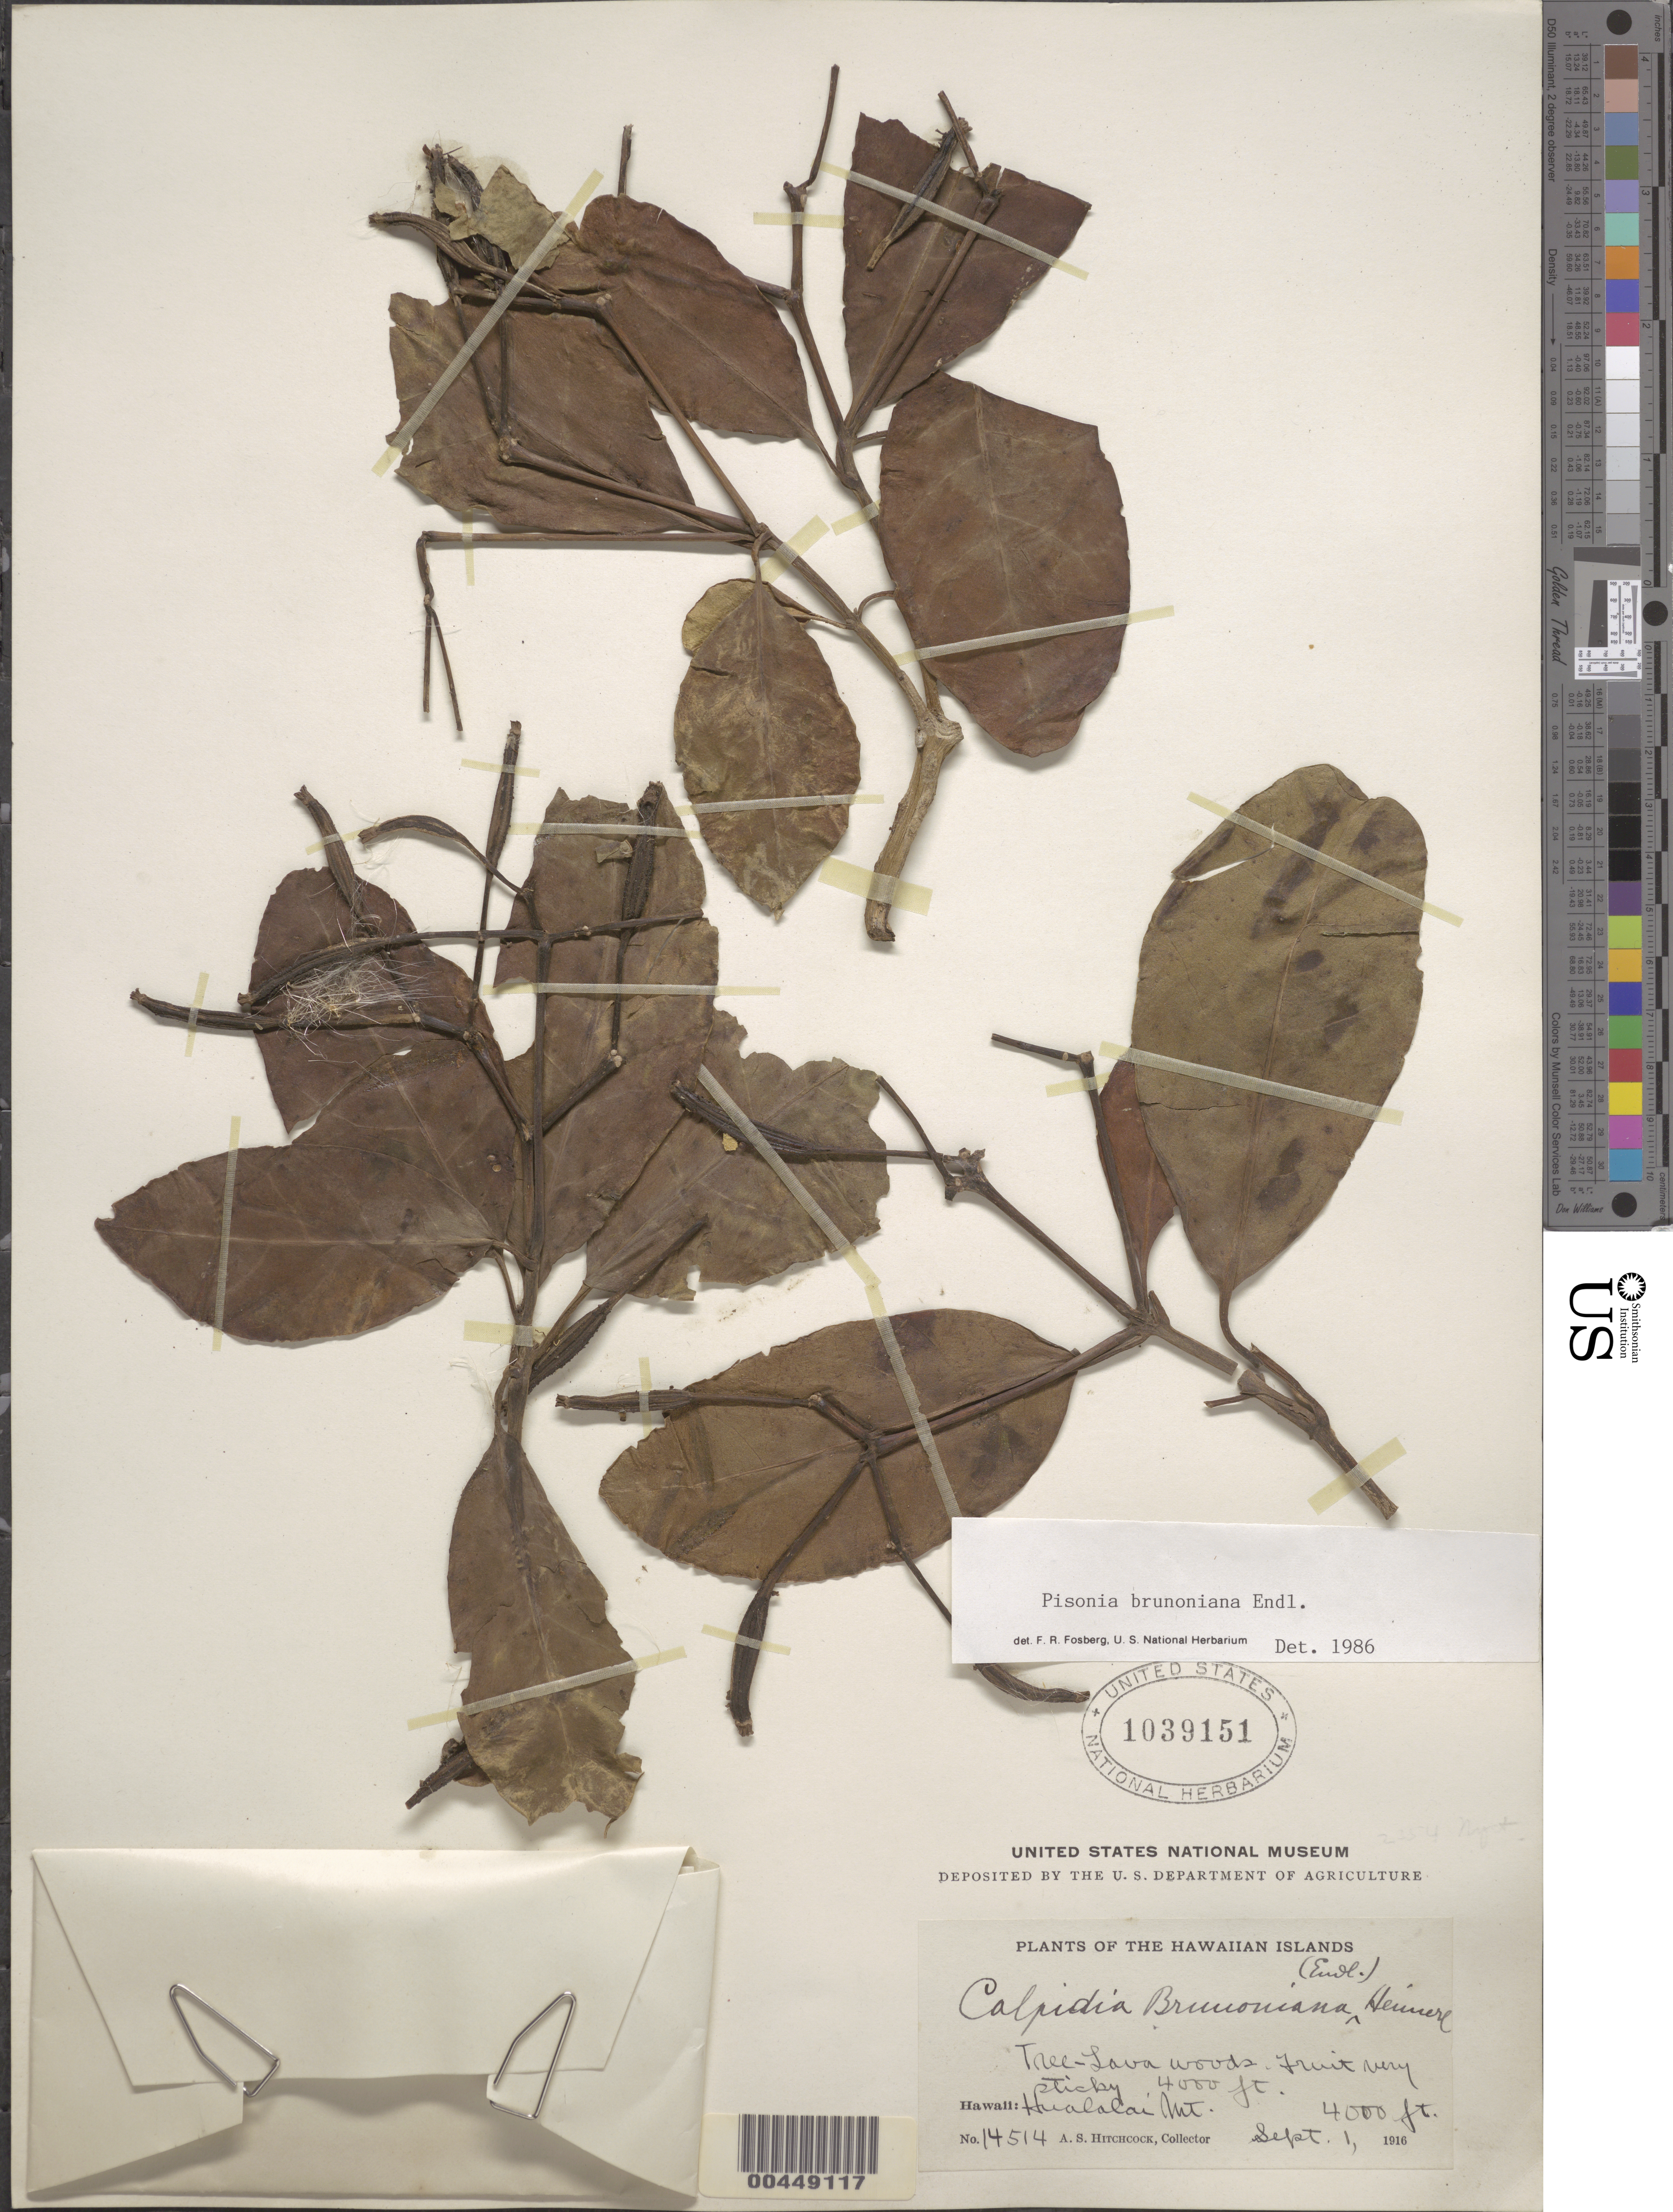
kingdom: Plantae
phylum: Tracheophyta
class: Magnoliopsida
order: Caryophyllales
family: Nyctaginaceae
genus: Ceodes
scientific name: Ceodes brunoniana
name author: (Endl.) Skottsb.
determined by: Wagner, W. L., (BOT), Smithsonian Institution - National Museum of Natural History (UNITED STATES)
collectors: A. S. Hitchcock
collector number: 14514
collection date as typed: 1 Sep 1916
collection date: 1916-09-01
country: United States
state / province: Hawaii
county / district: Hawaii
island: Hawaii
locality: Hualalai Mountain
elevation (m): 1219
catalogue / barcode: US 1039151